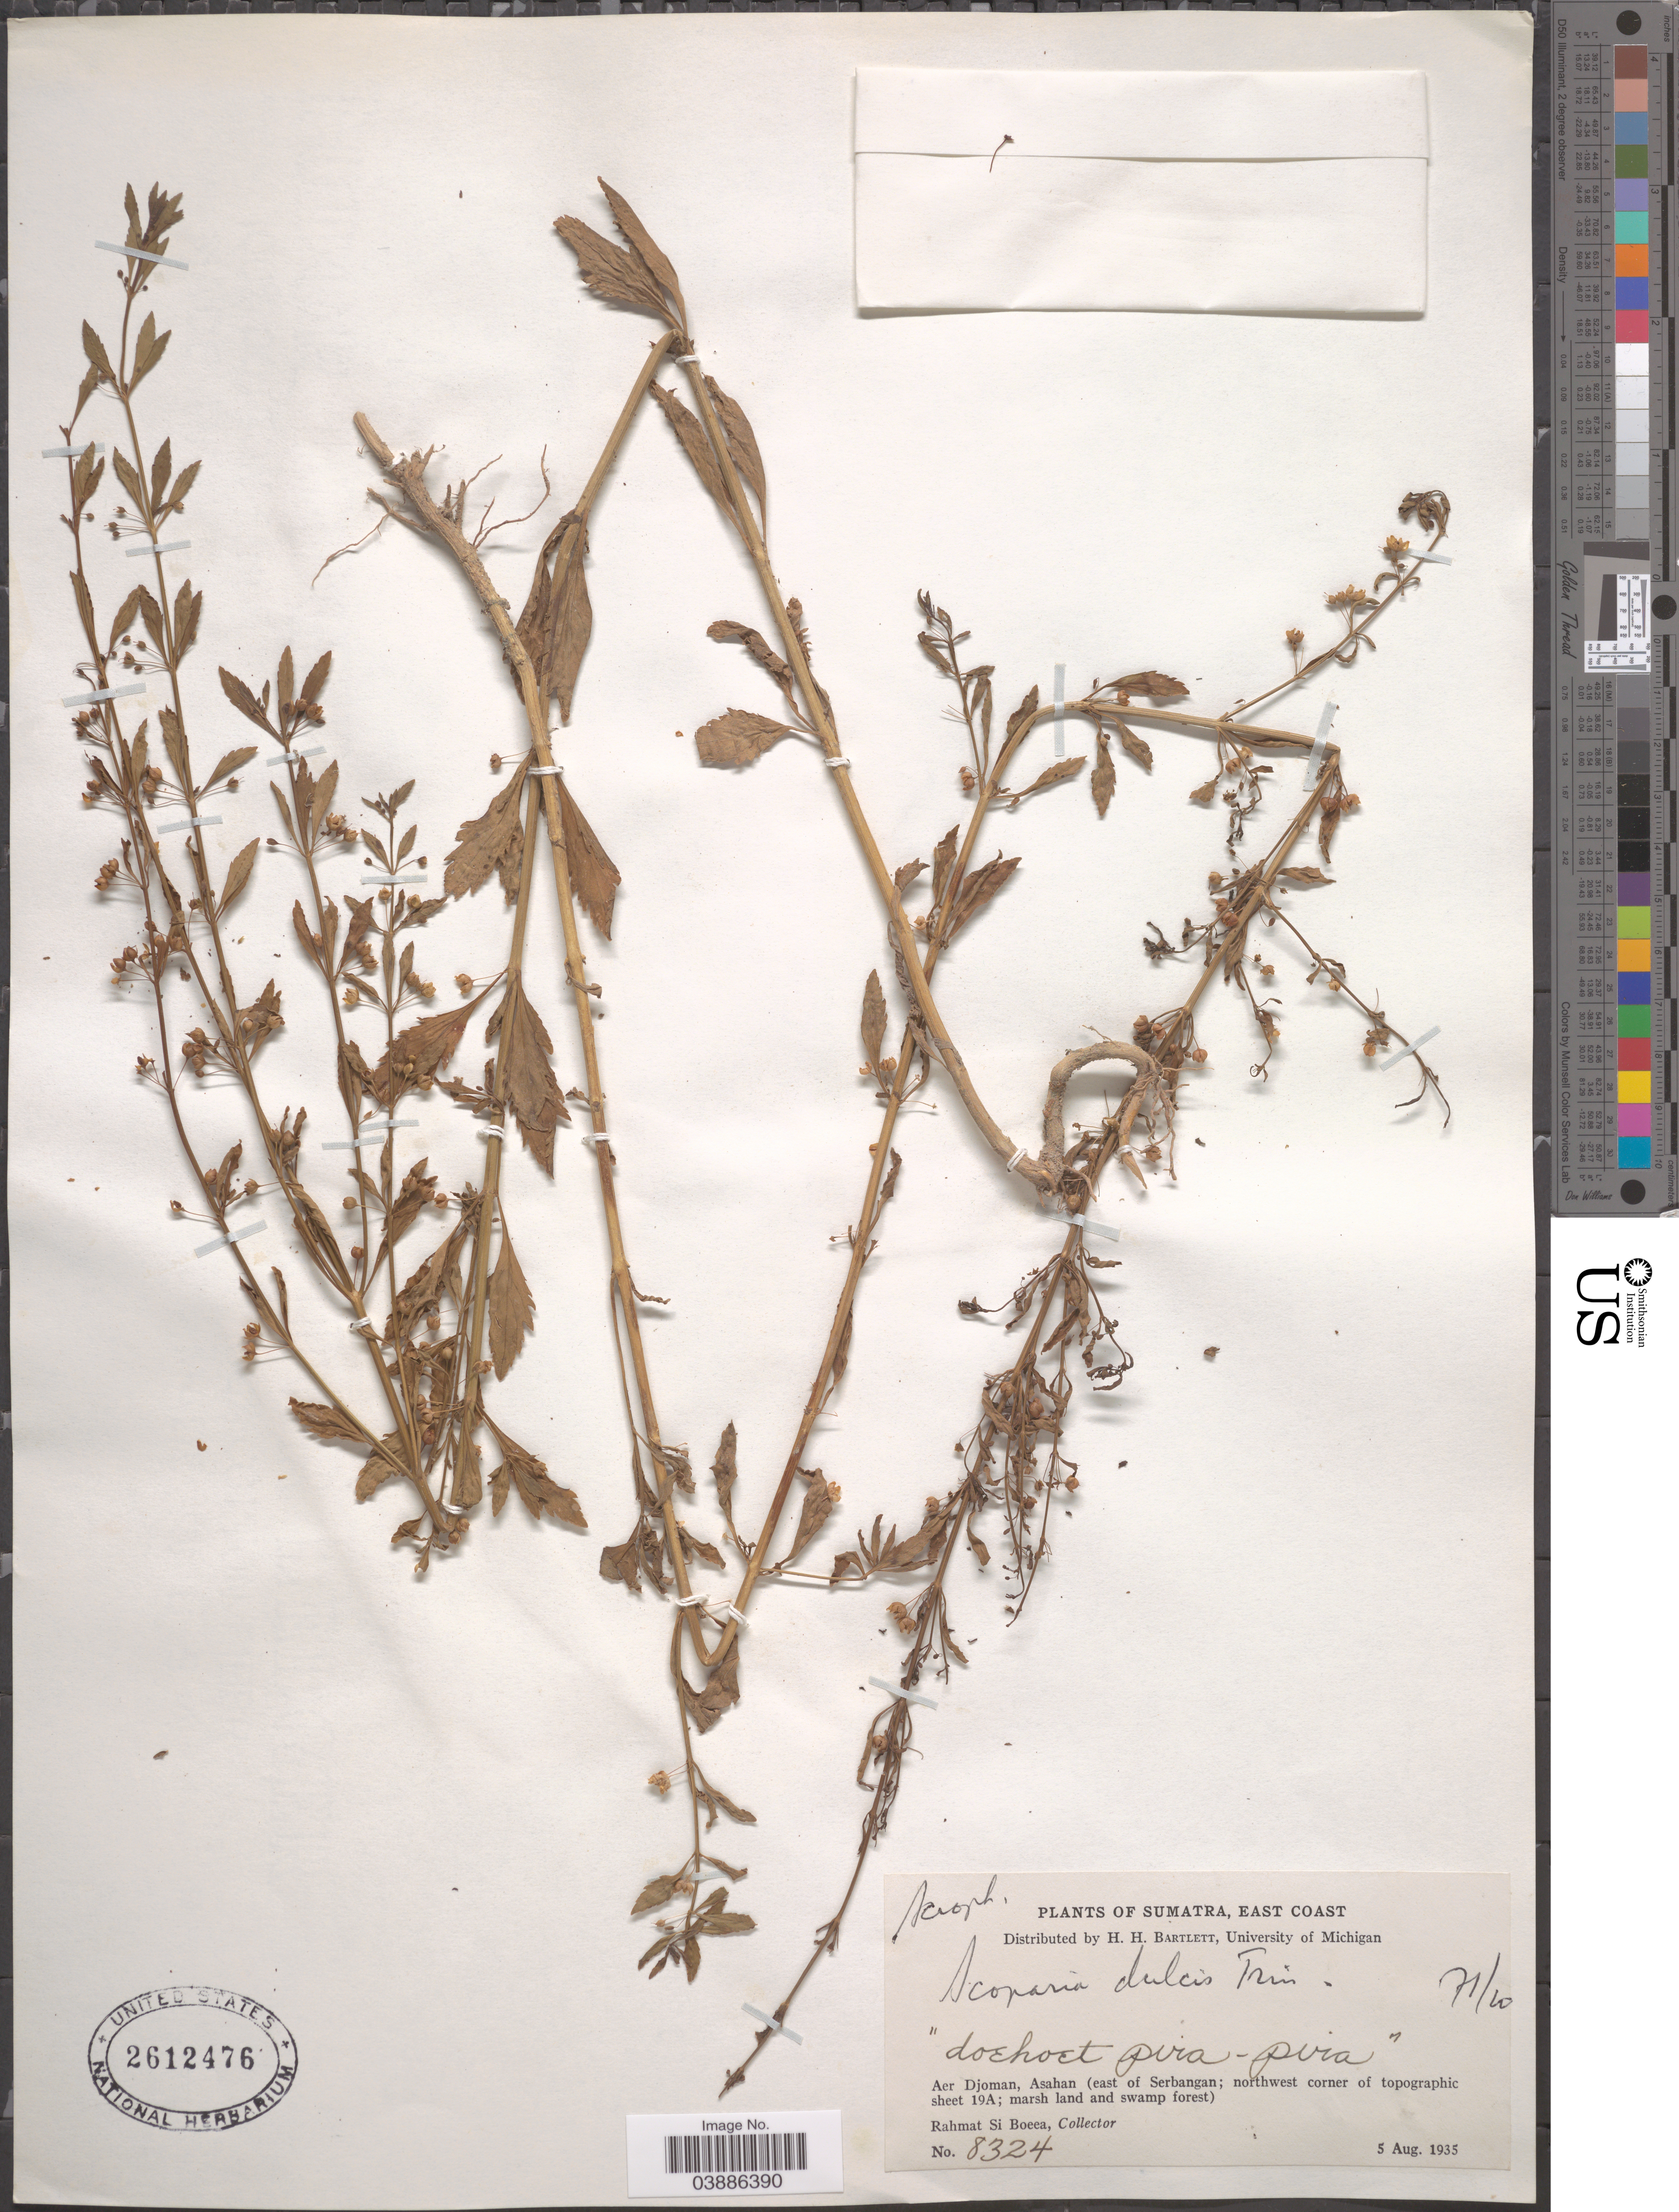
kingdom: Plantae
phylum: Tracheophyta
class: Magnoliopsida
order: Lamiales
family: Plantaginaceae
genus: Scoparia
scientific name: Scoparia dulcis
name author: L.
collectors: Rahmat Si Boeea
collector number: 8324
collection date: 1935-08-05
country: Indonesia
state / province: Sumatra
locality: East Coast. Aer Djoman, Asahan (east of Serbangan; northwest corner of topographic sheet 19A; marsh land and swamp forest).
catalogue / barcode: US 2612476